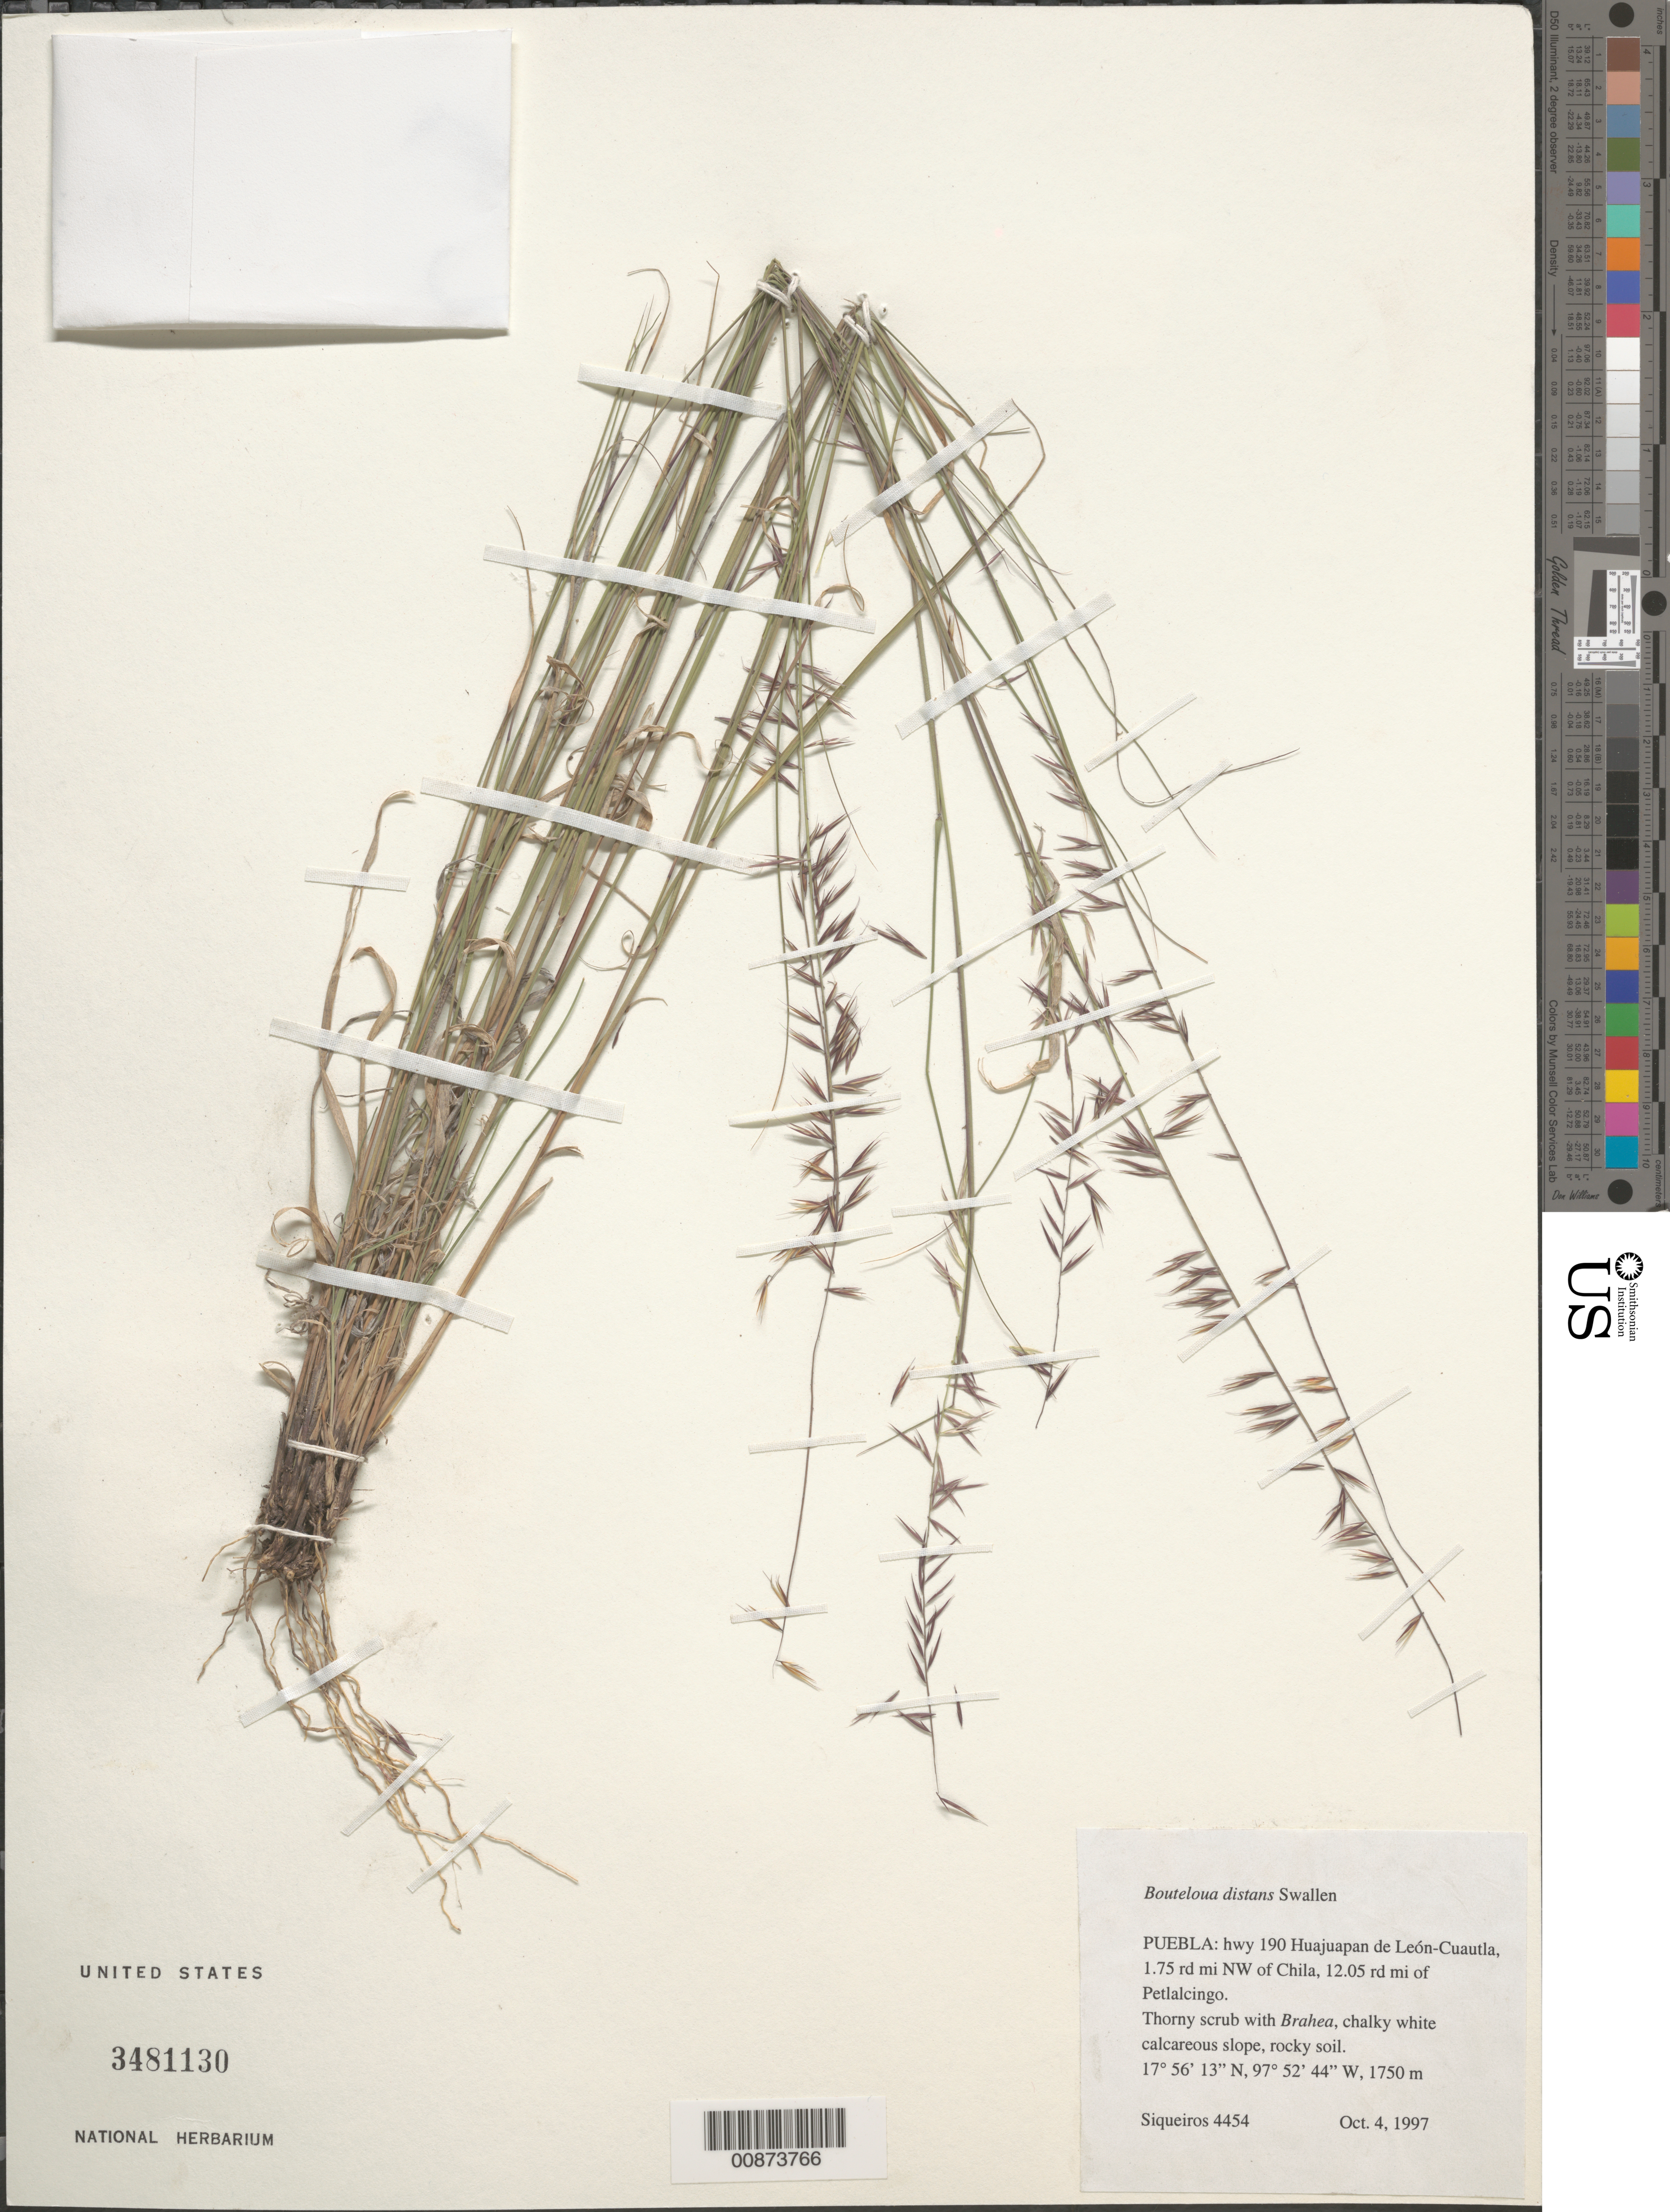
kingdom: Plantae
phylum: Tracheophyta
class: Liliopsida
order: Poales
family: Poaceae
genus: Bouteloua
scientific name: Bouteloua distans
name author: Swallen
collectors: M. E. Siqueiros Delgado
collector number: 4454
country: Mexico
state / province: Puebla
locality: Huajuapan de Leon-Cuautla, NW of Chila, Petlalcingo.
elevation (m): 1750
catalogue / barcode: US 3481130